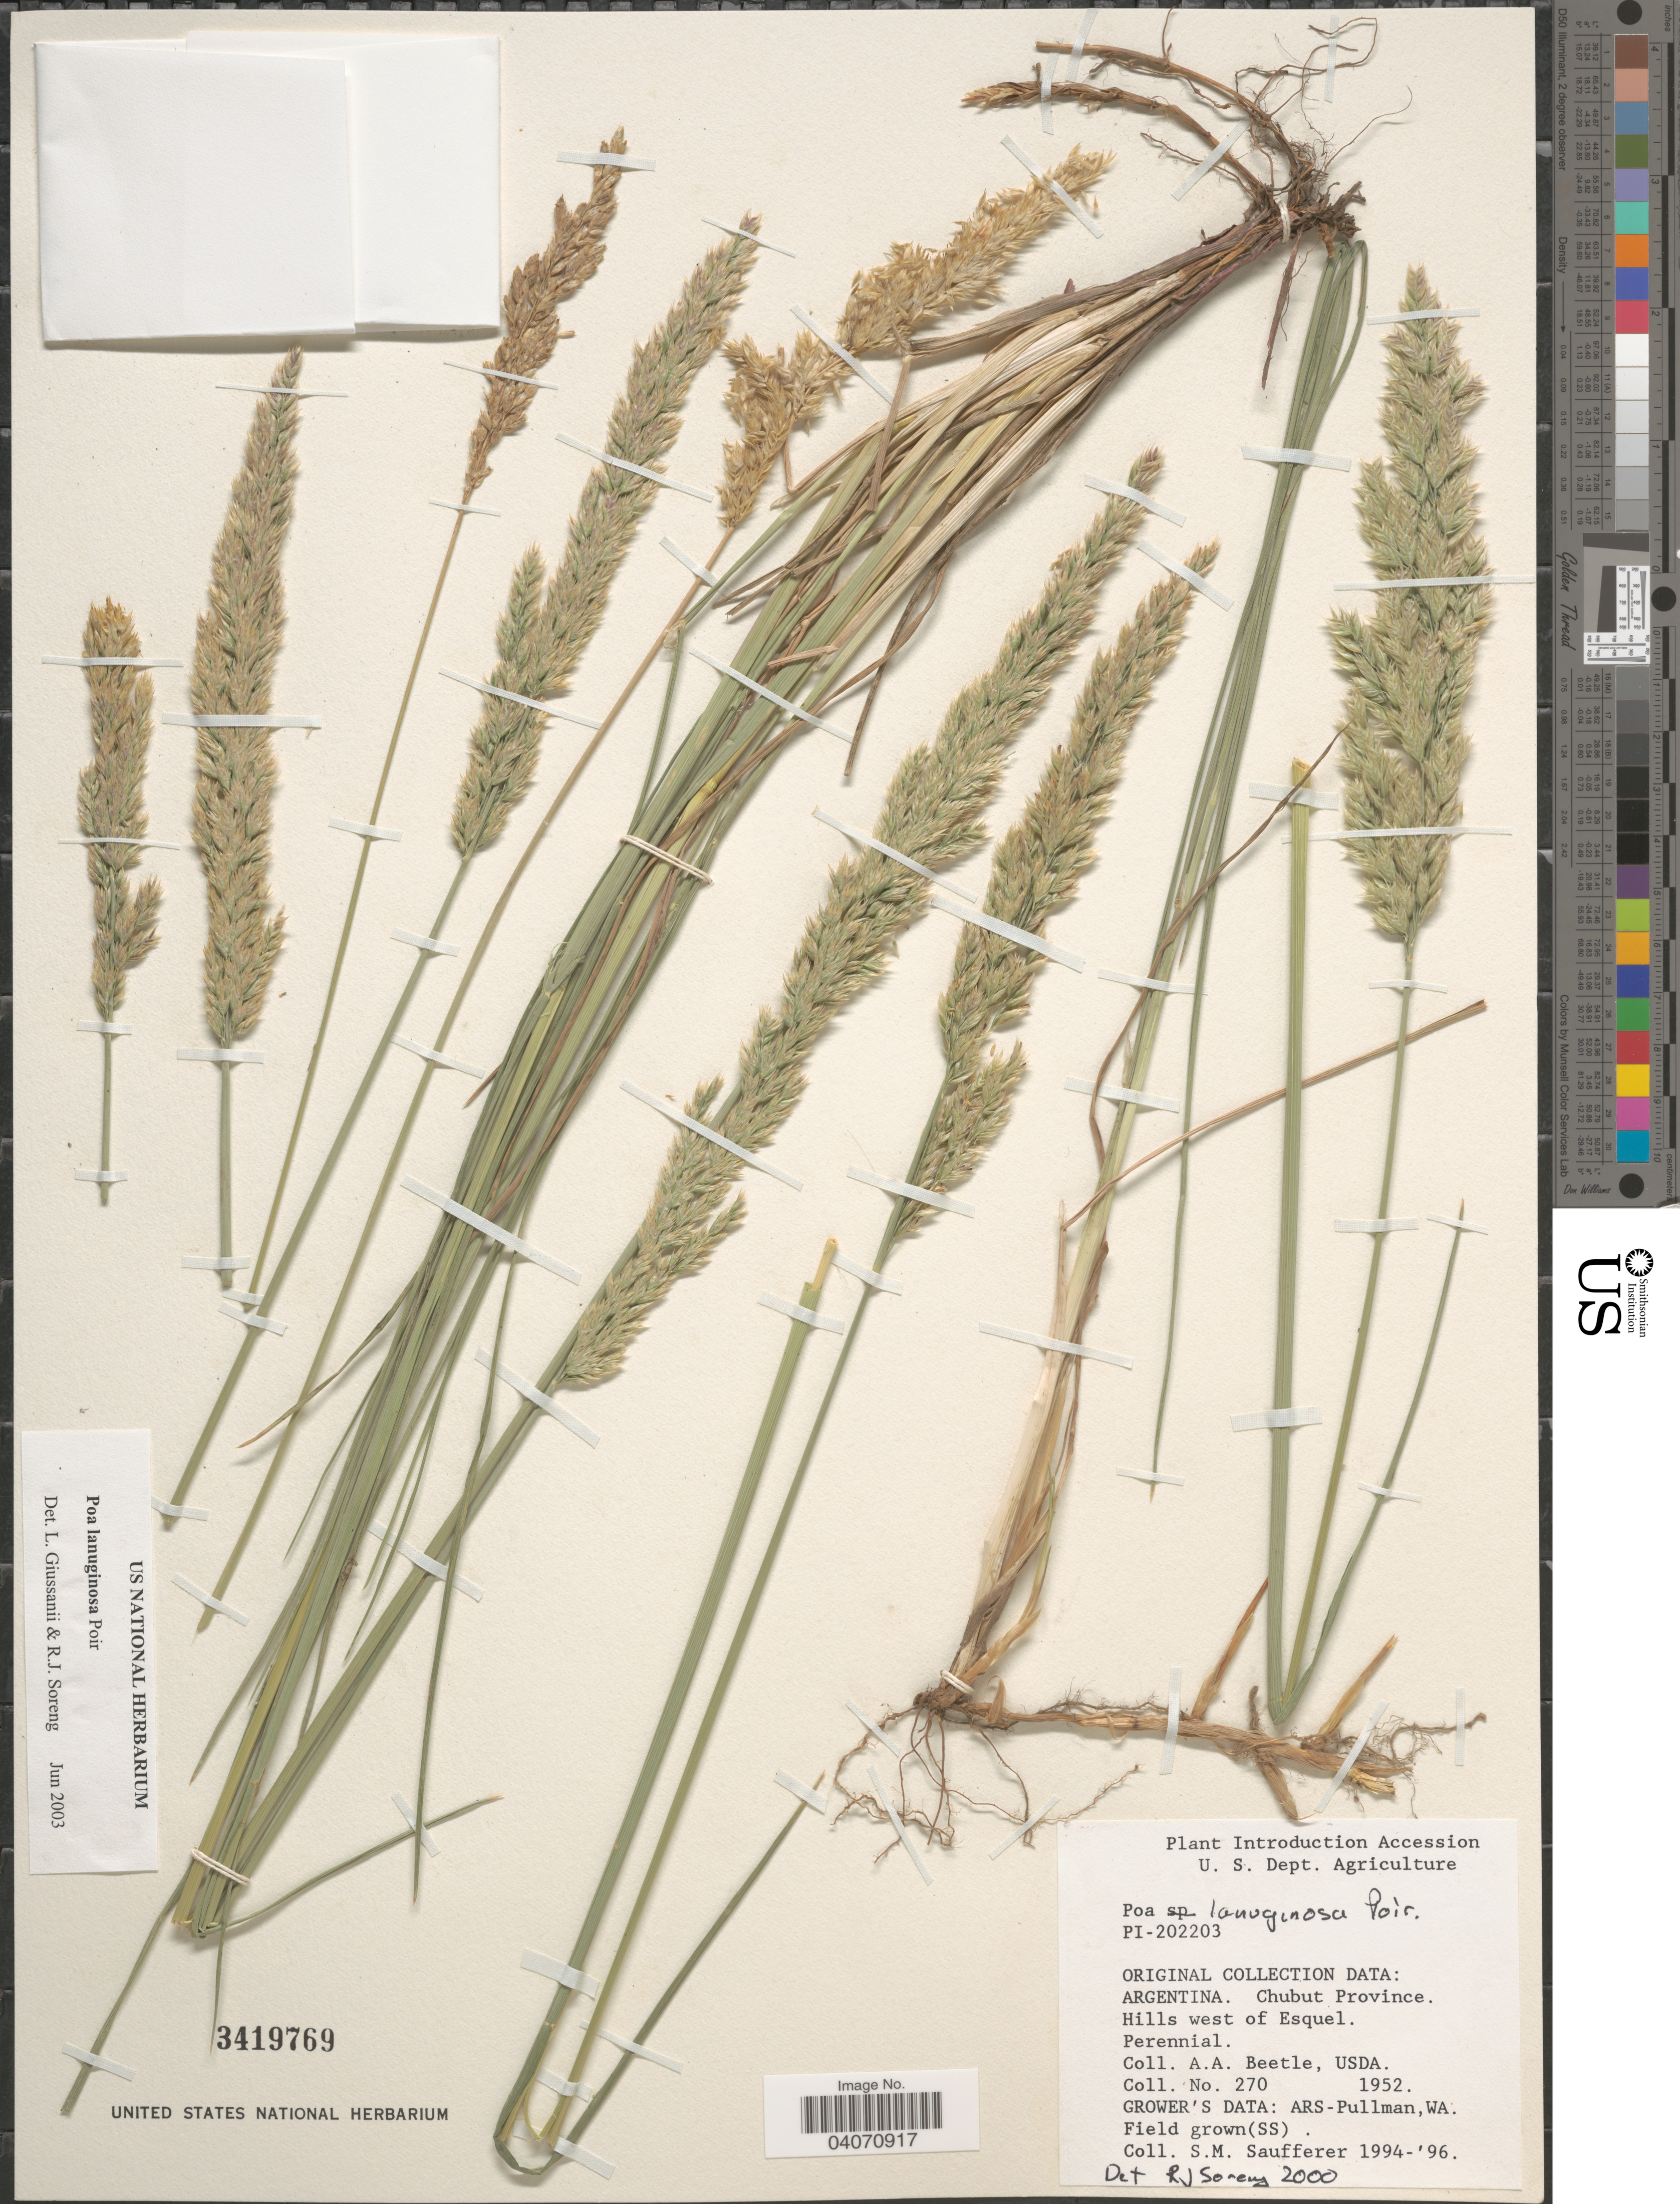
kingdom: Plantae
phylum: Tracheophyta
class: Liliopsida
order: Poales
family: Poaceae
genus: Poa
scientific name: Poa lanuginosa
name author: Poir.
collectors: S. Saufferer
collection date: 1994/1996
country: United States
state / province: Washington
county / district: Whitman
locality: Ars-Pullman.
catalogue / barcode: US 3419769